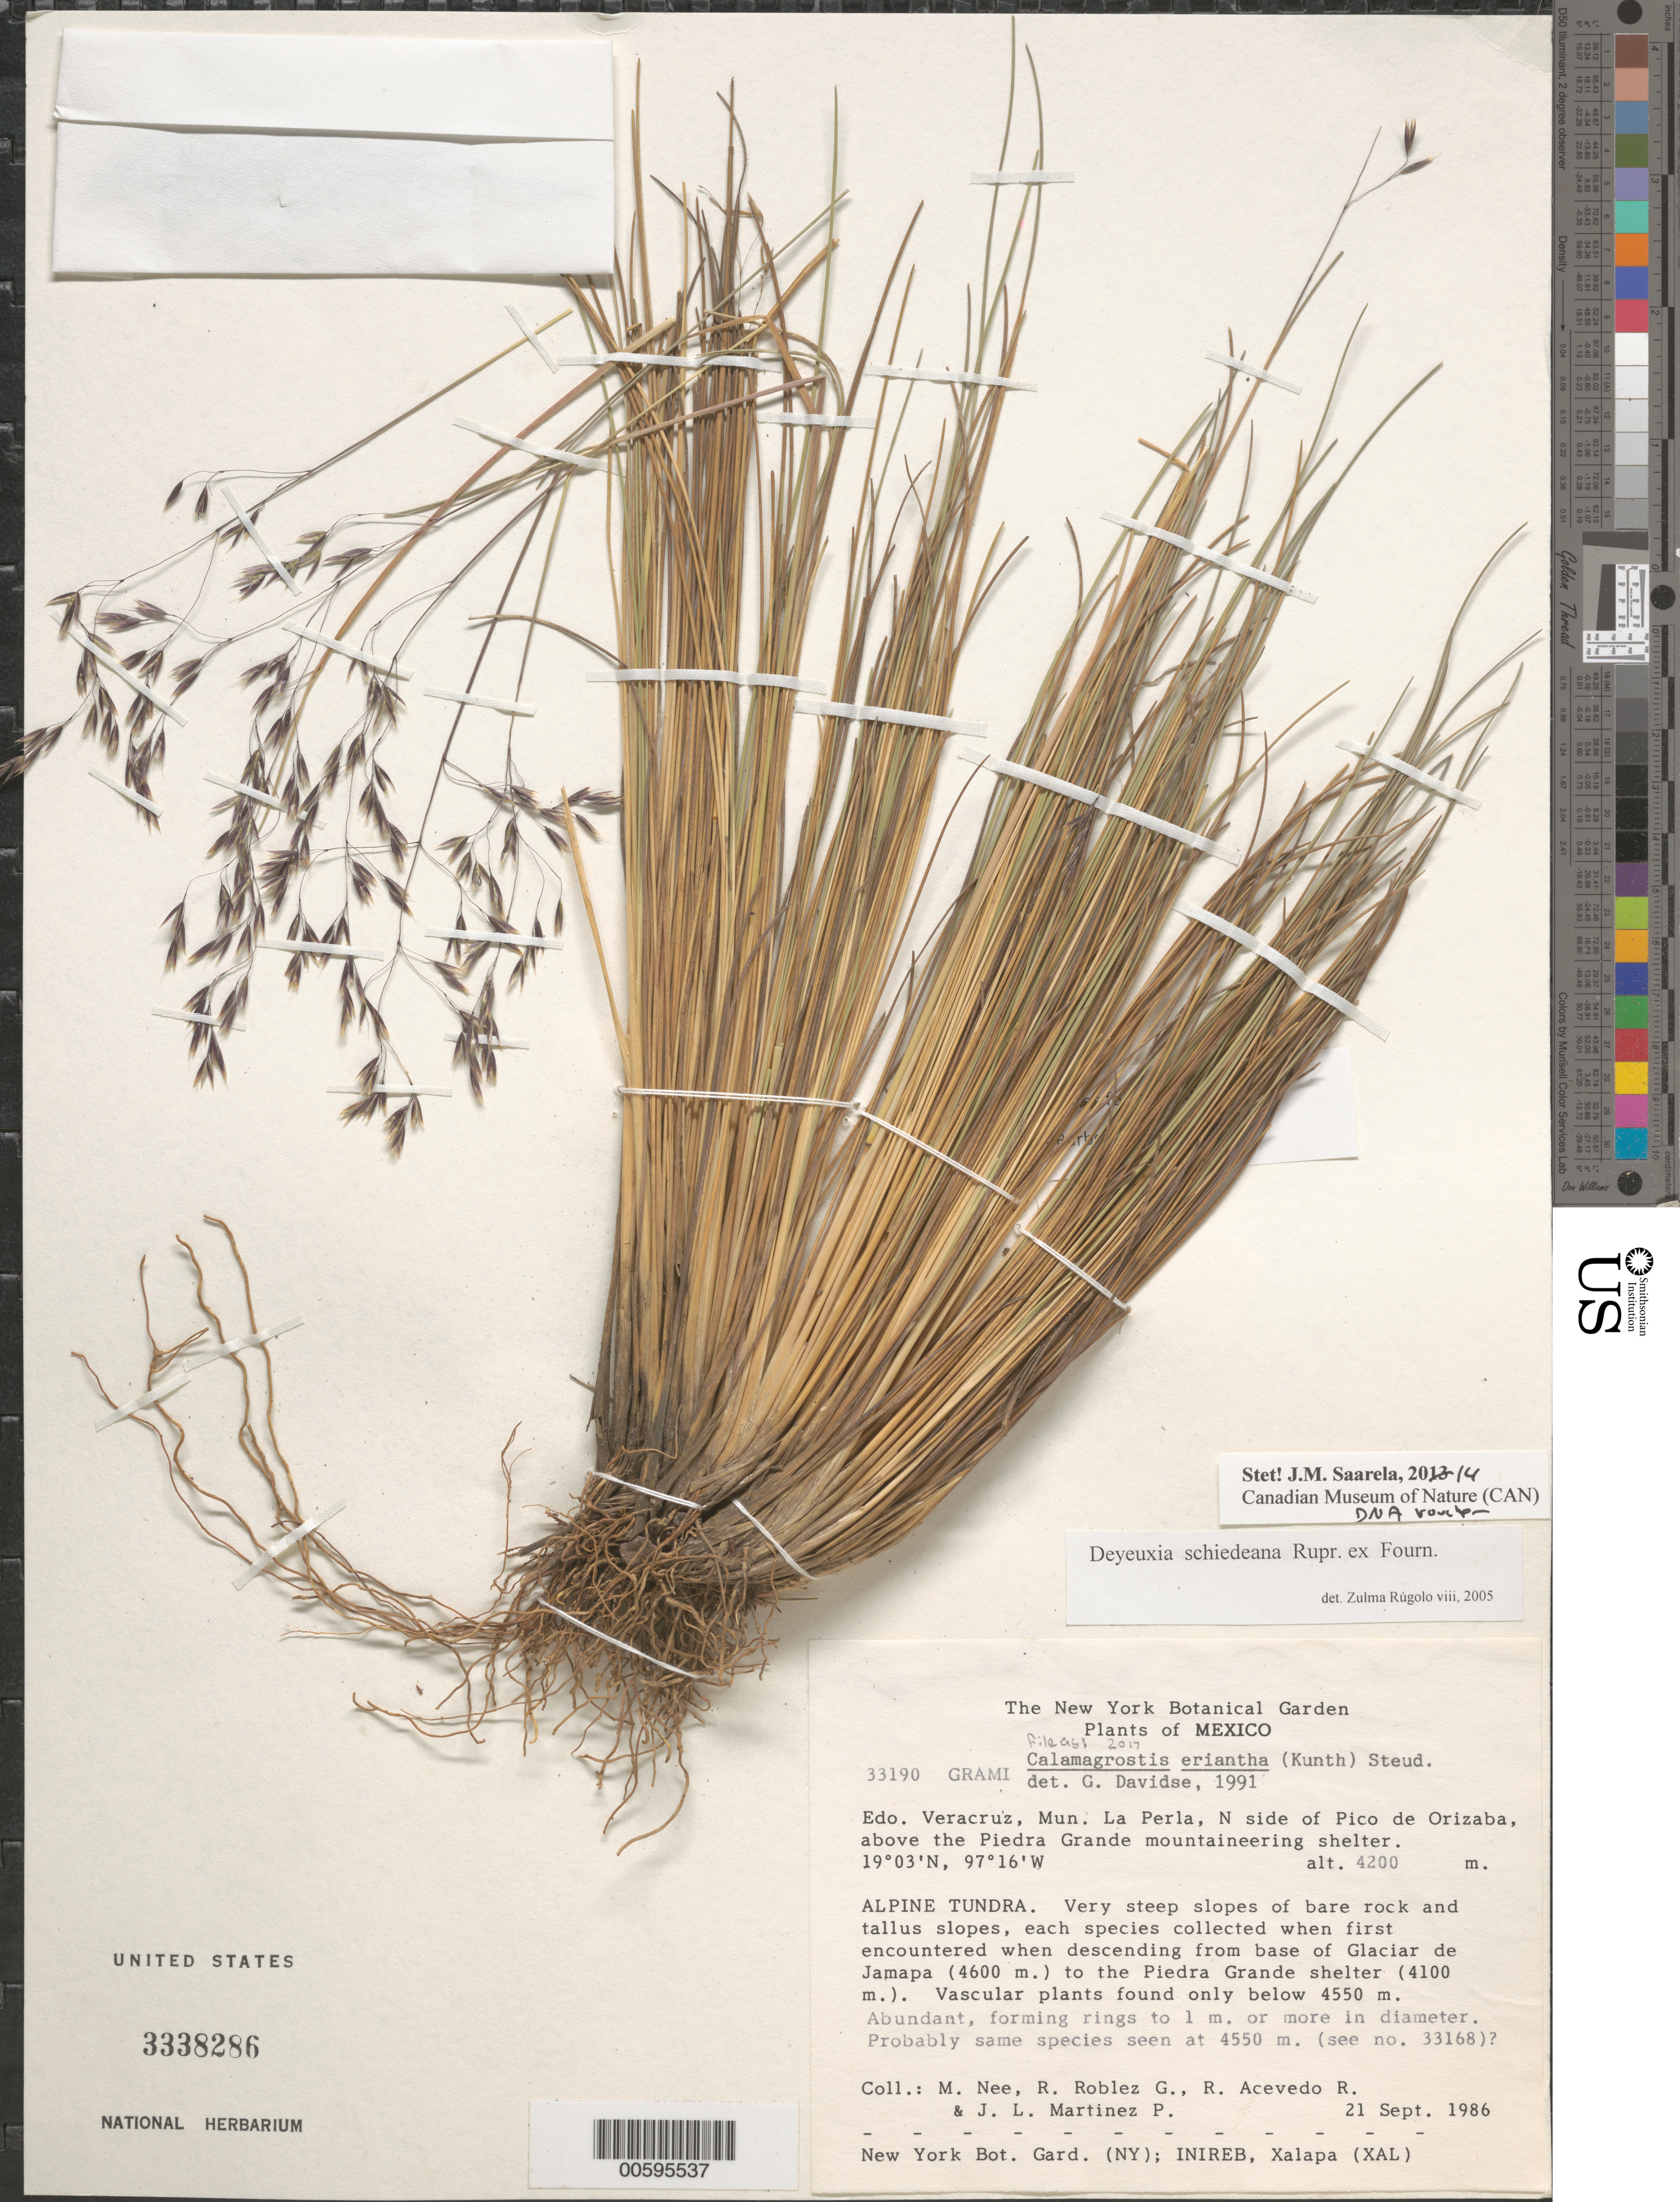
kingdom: Plantae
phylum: Tracheophyta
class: Liliopsida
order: Poales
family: Poaceae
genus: Calamagrostis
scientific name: Calamagrostis eriantha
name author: (Kunth) Steud.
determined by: Davidse, Gerrit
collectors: M. Nee et al.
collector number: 33190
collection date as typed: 21 Sep 1986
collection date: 1986-09-21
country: Mexico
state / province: Veracruz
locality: Mun. La Perla, N side of Pico de Orizaba, above the Piedra Grande mountaineering shelter.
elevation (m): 4200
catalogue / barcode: US 3338286